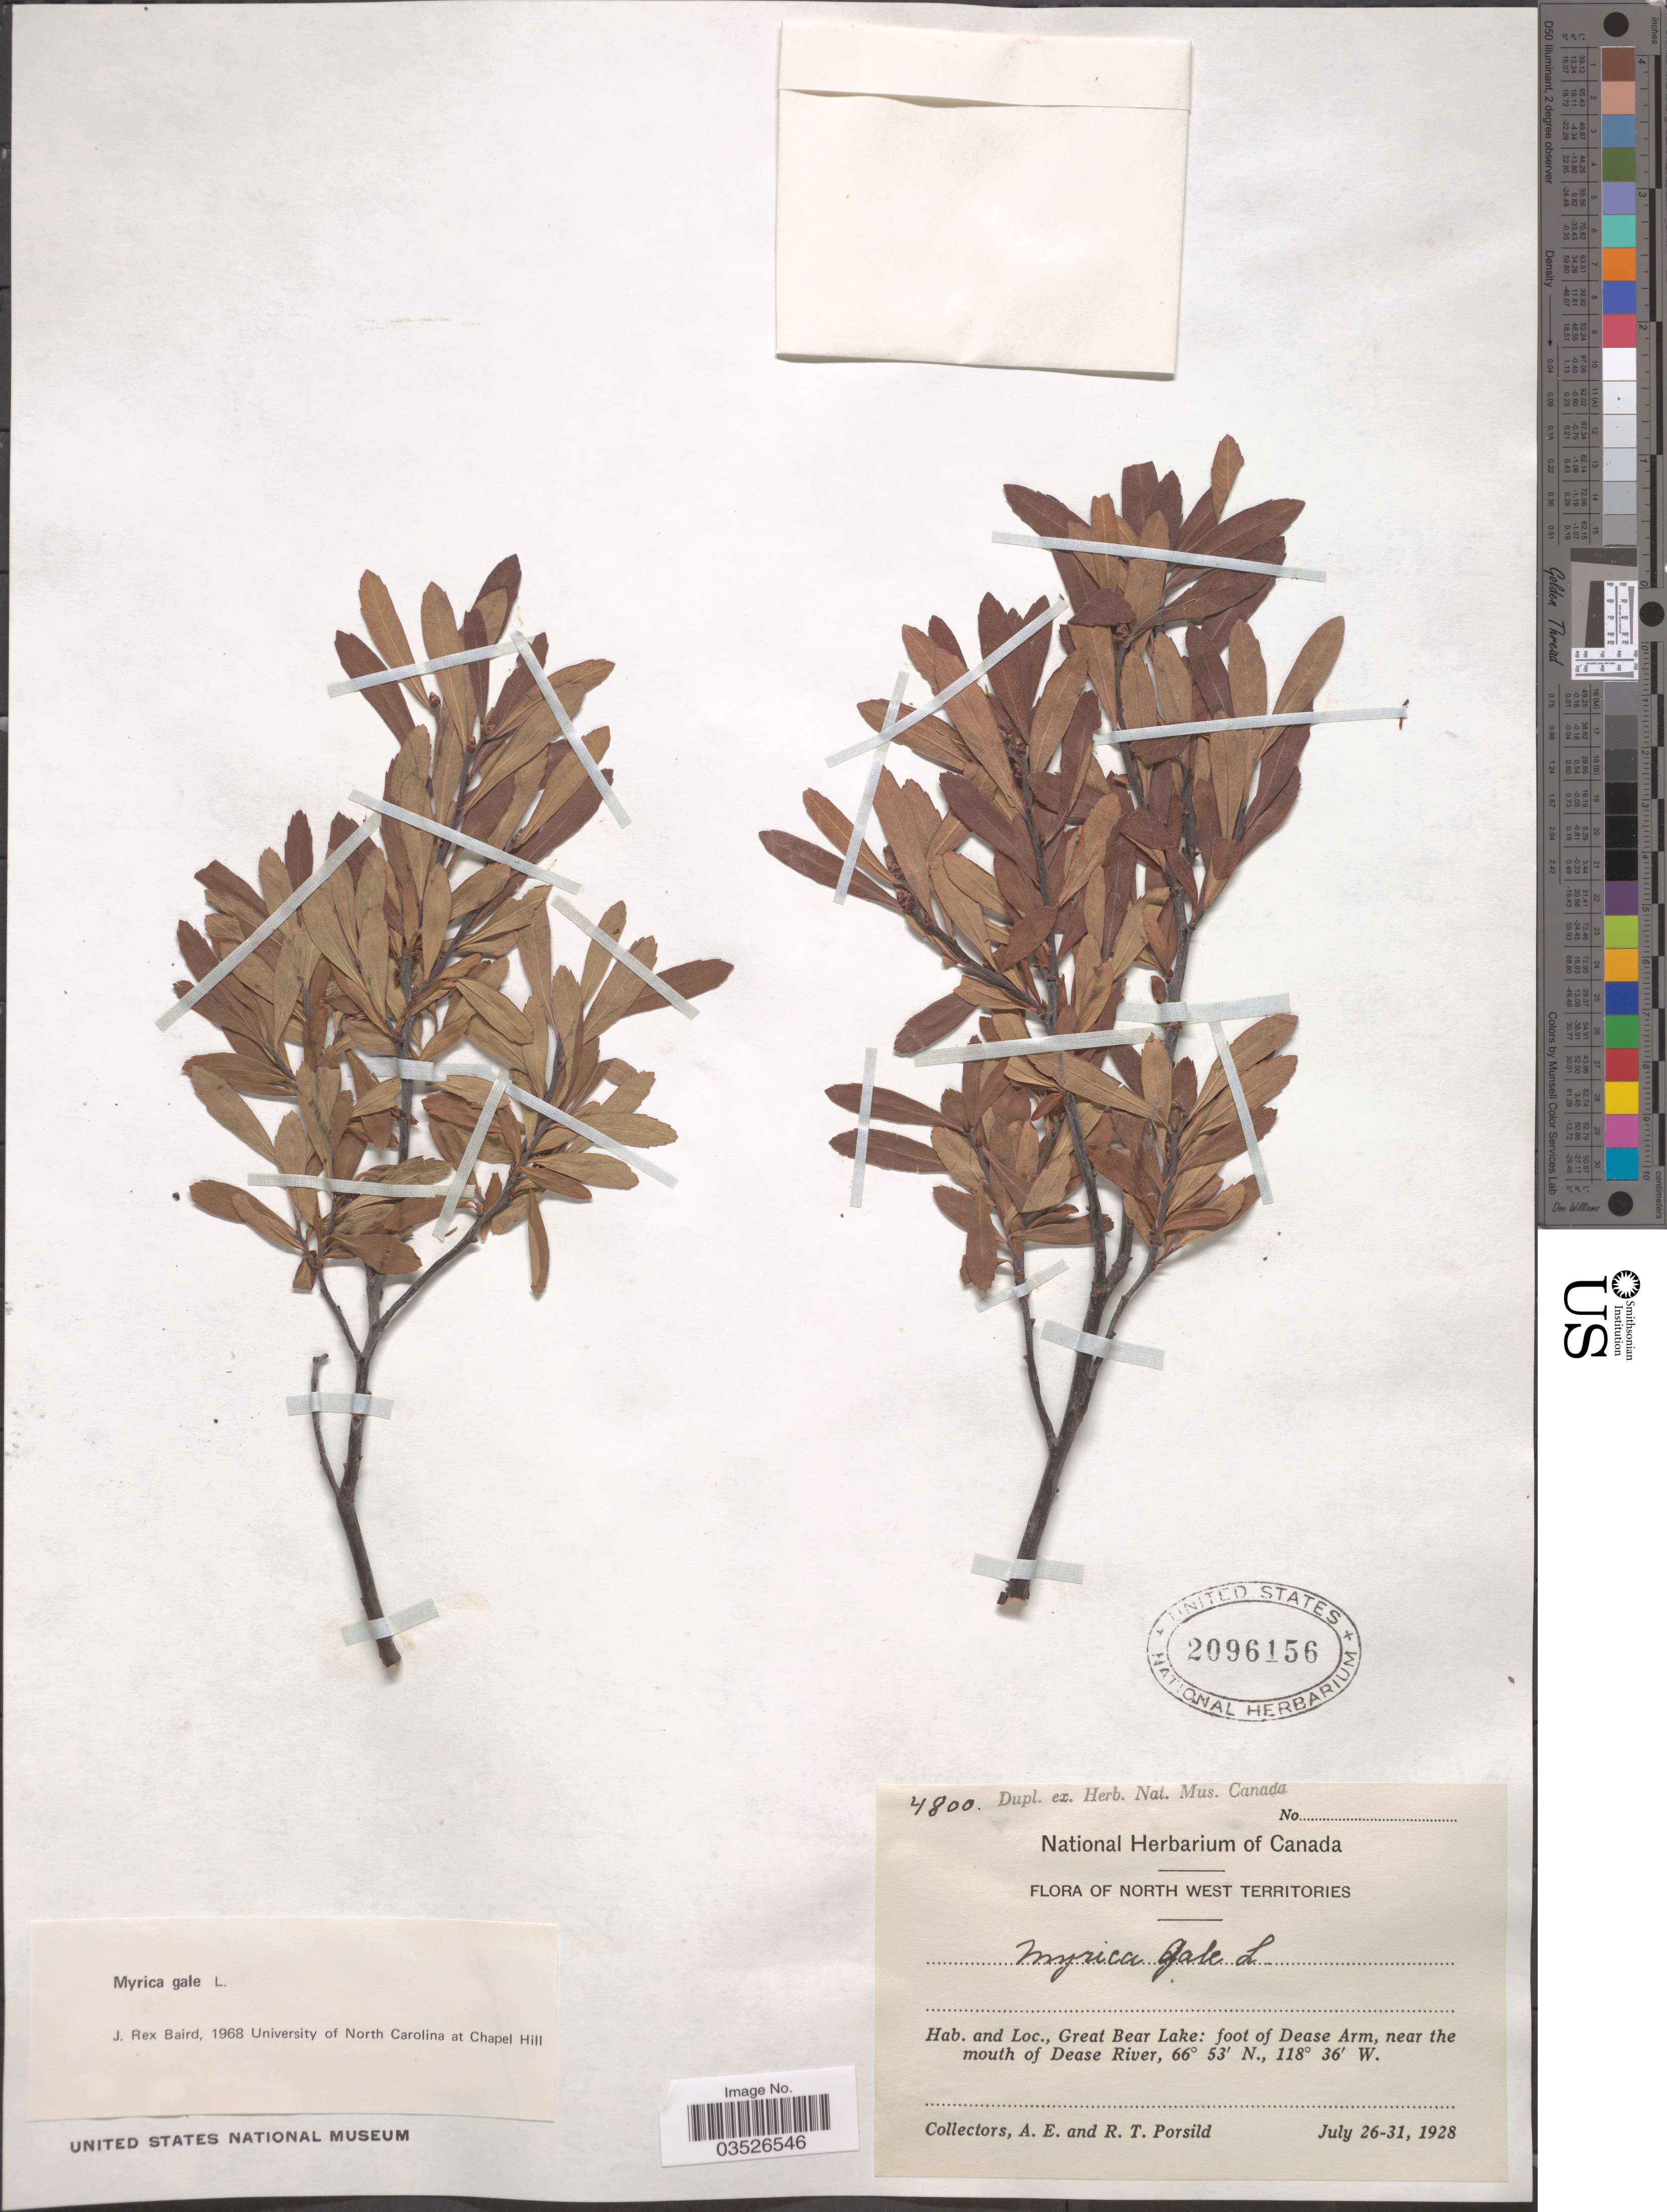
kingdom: Plantae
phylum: Tracheophyta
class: Magnoliopsida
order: Fagales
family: Myricaceae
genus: Myrica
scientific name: Myrica gale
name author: L.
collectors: A. E. Porsild & R. T. Porsild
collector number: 4800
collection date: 1928-07-26/1928-07-31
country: Canada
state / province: Northwest Territories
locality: Great Bear Lake: foot of Dease Arm, near the mouth of Dease River.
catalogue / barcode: US 2096156